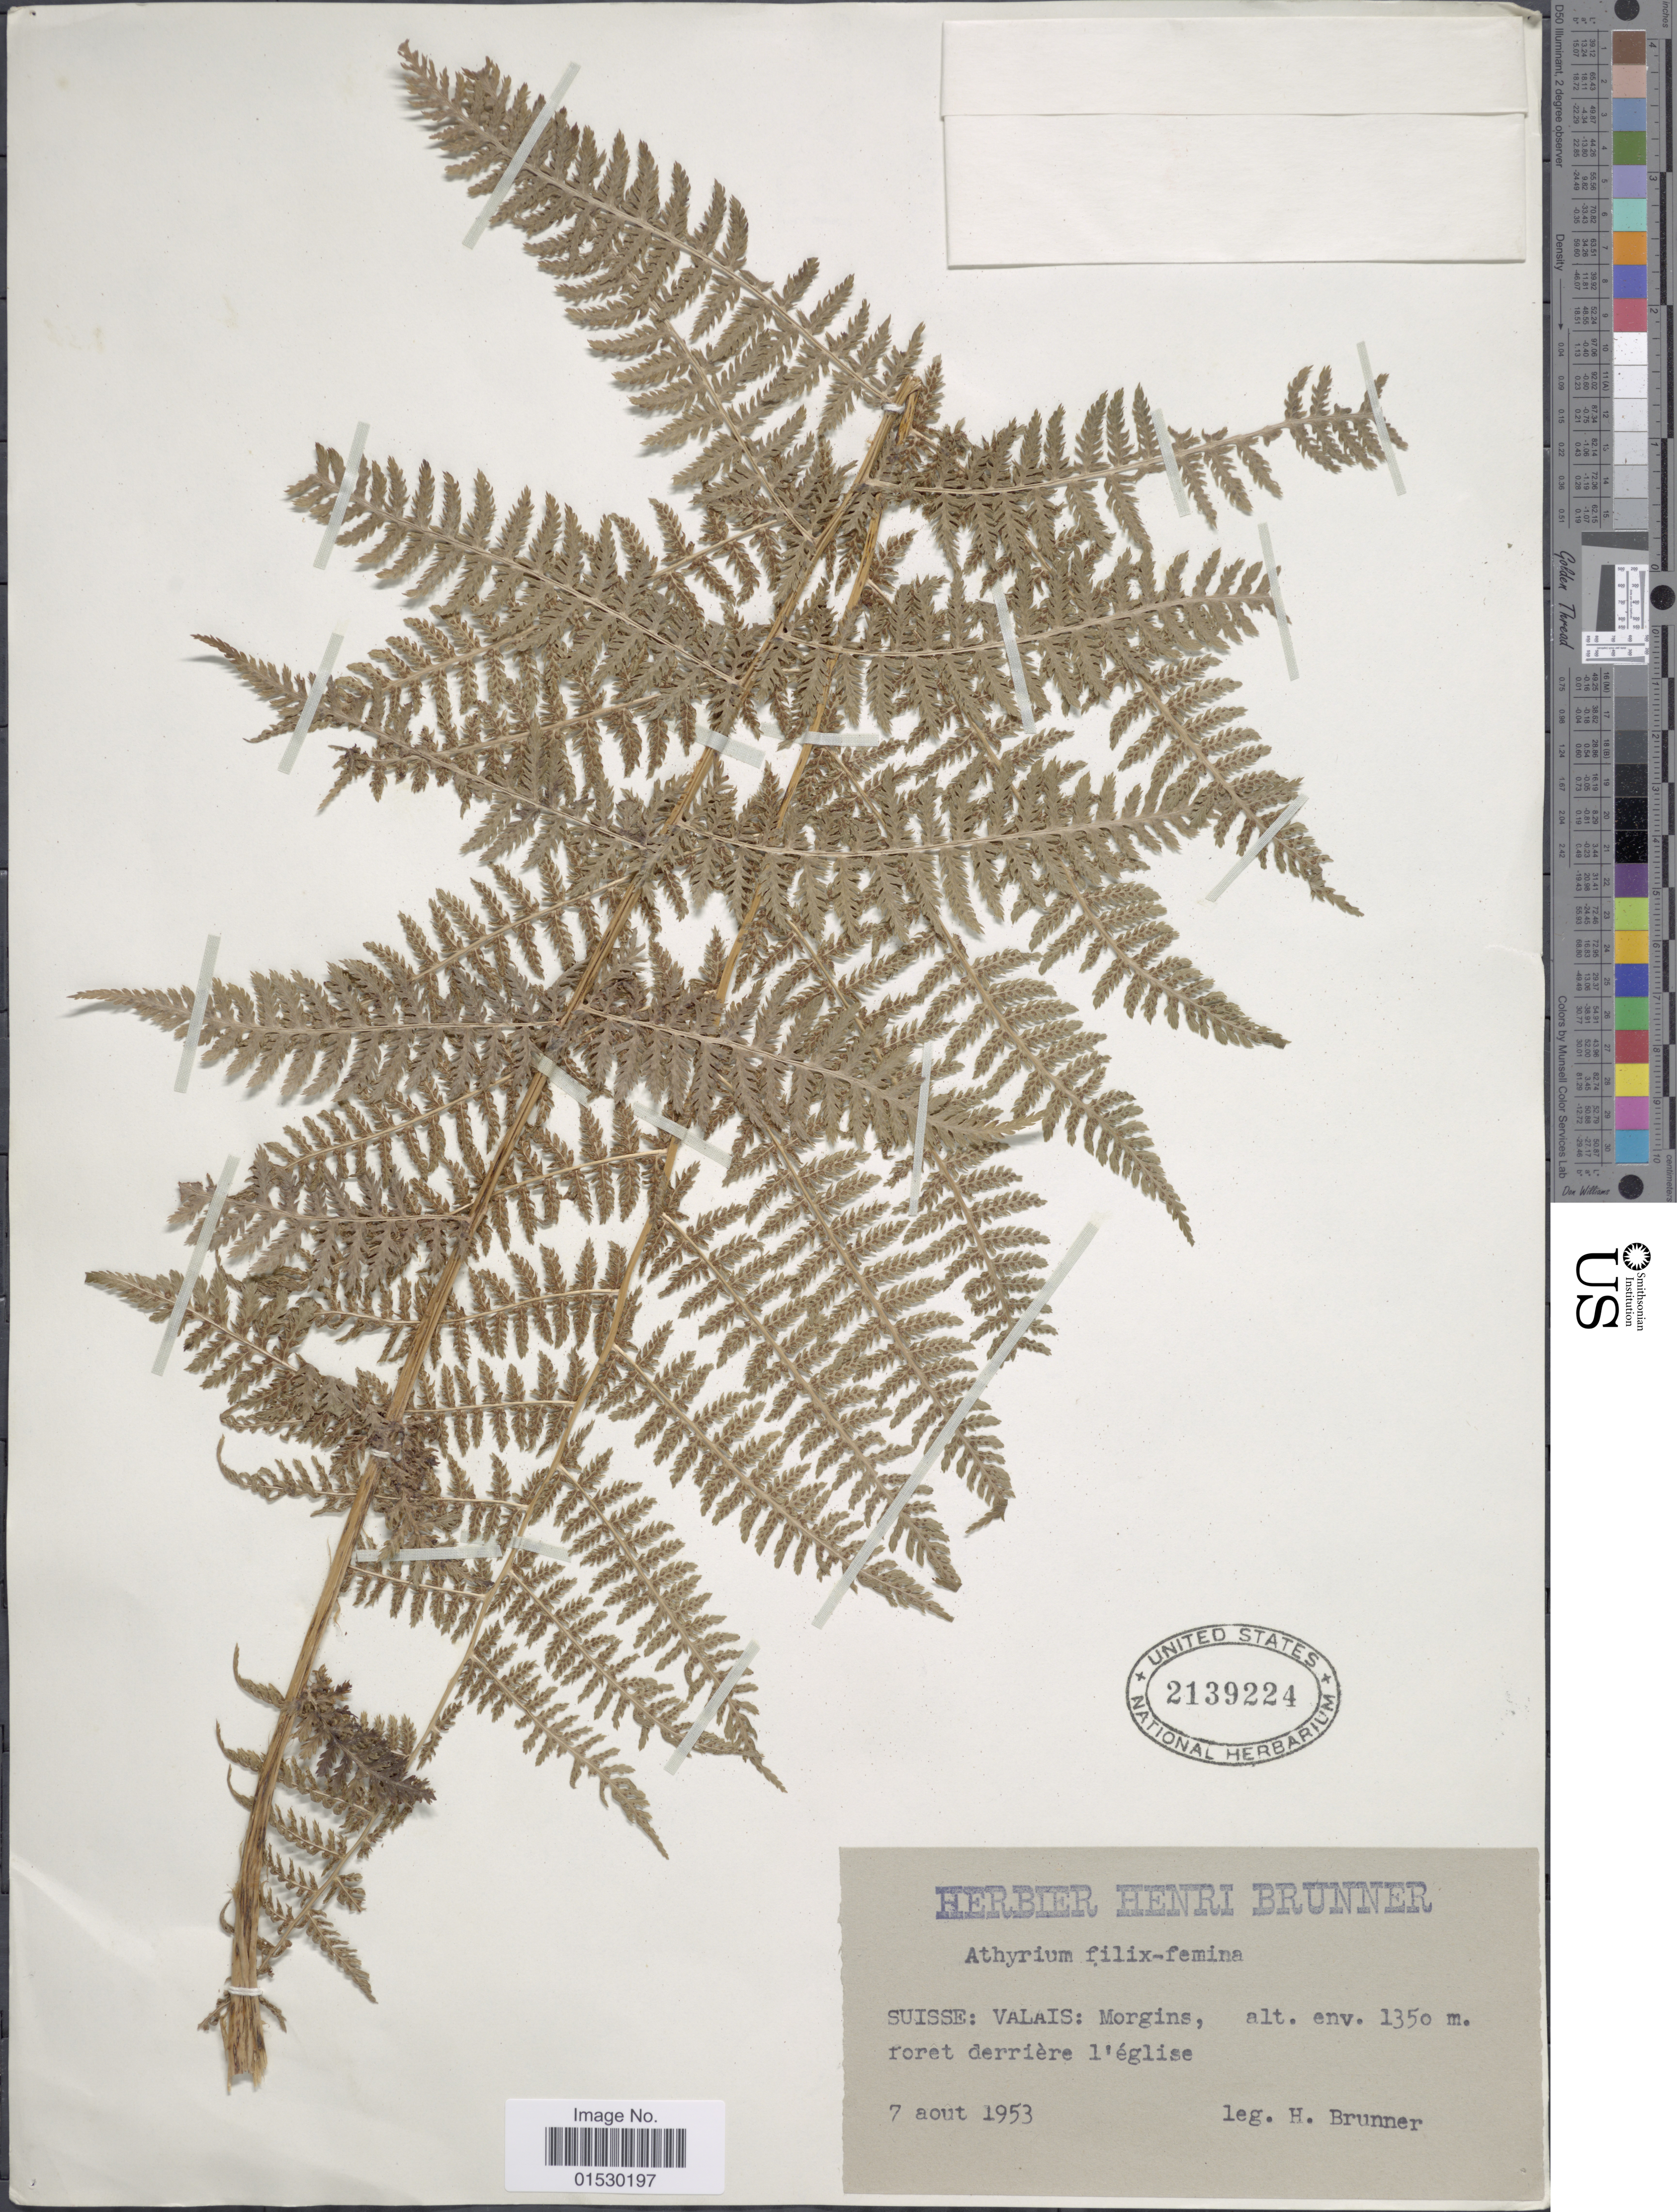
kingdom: Plantae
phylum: Tracheophyta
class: Polypodiopsida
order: Polypodiales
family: Athyriaceae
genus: Athyrium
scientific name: Athyrium filix-femina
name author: (L.) Roth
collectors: H. Brunner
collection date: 1953-08-07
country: Switzerland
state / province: Valais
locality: Suisse: Morgins, foret derriere l'église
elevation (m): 1350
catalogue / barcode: US 2139224